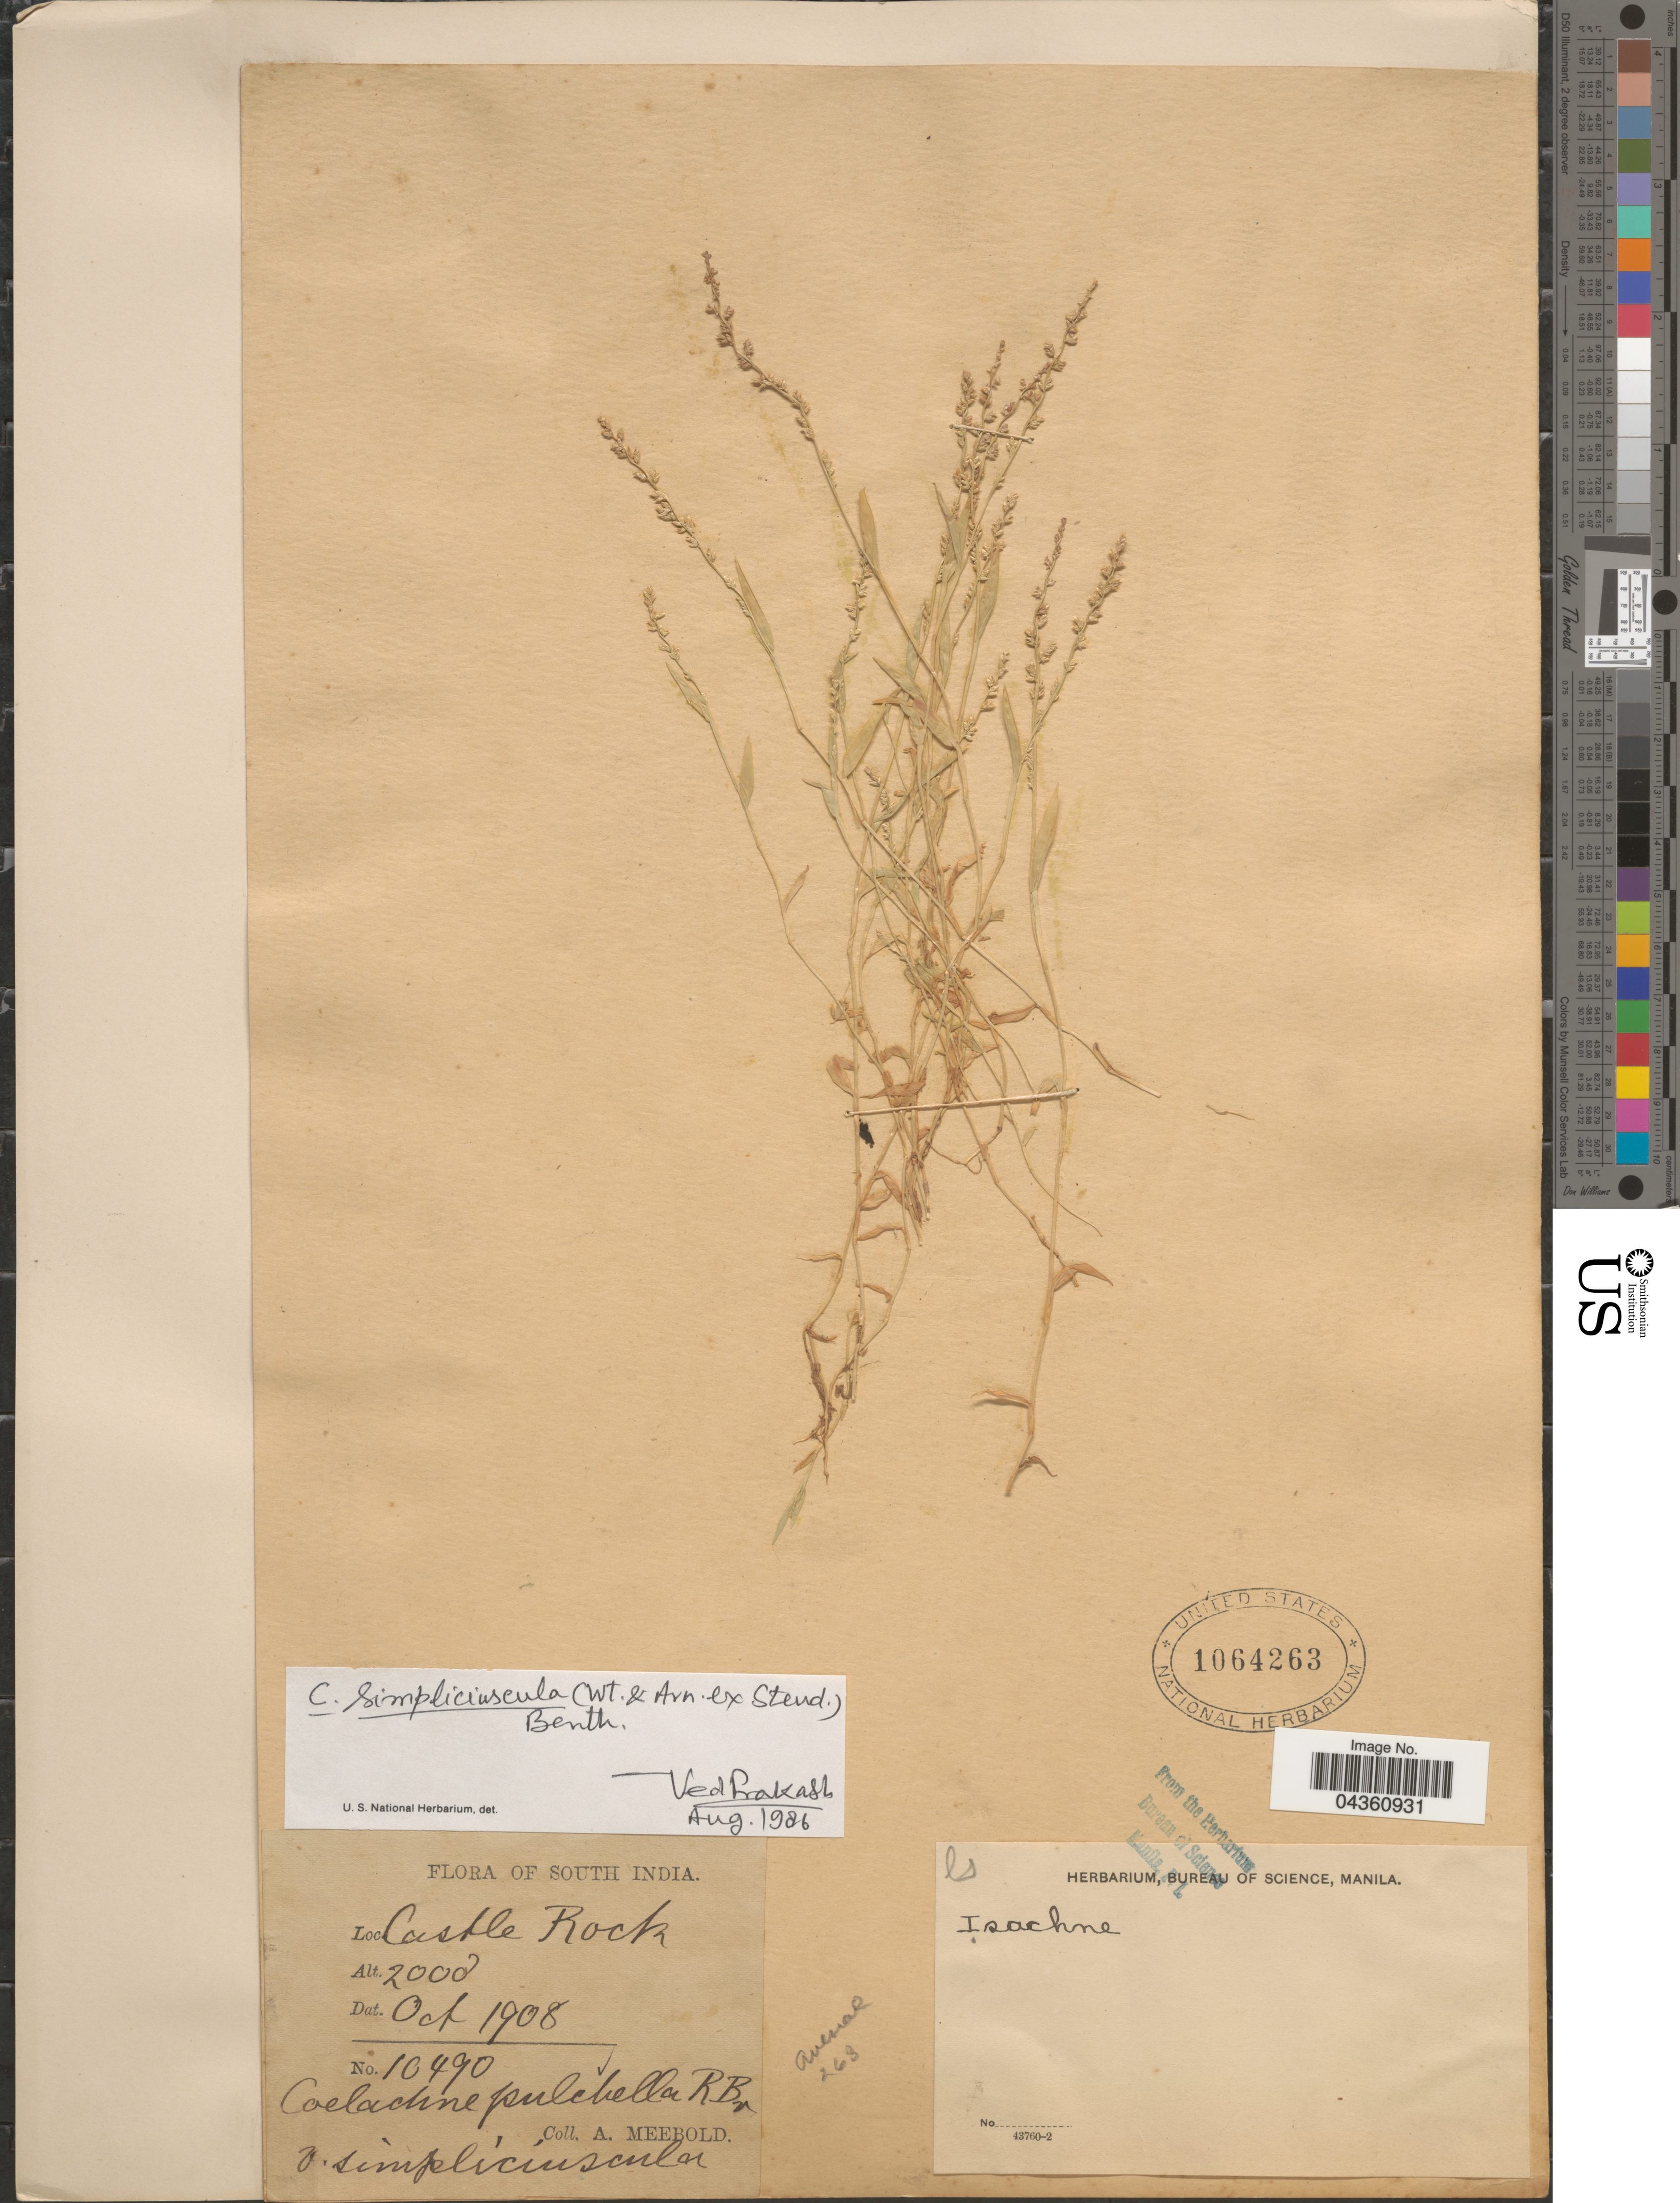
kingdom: Plantae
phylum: Tracheophyta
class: Liliopsida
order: Poales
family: Poaceae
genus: Coelachne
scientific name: Coelachne simpliciuscula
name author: (Wight & Arn. ex Steud.) Munro ex Benth.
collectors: A. Meebold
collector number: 10490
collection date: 1908-10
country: India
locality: South India. Castle Rock.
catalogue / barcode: US 1064263